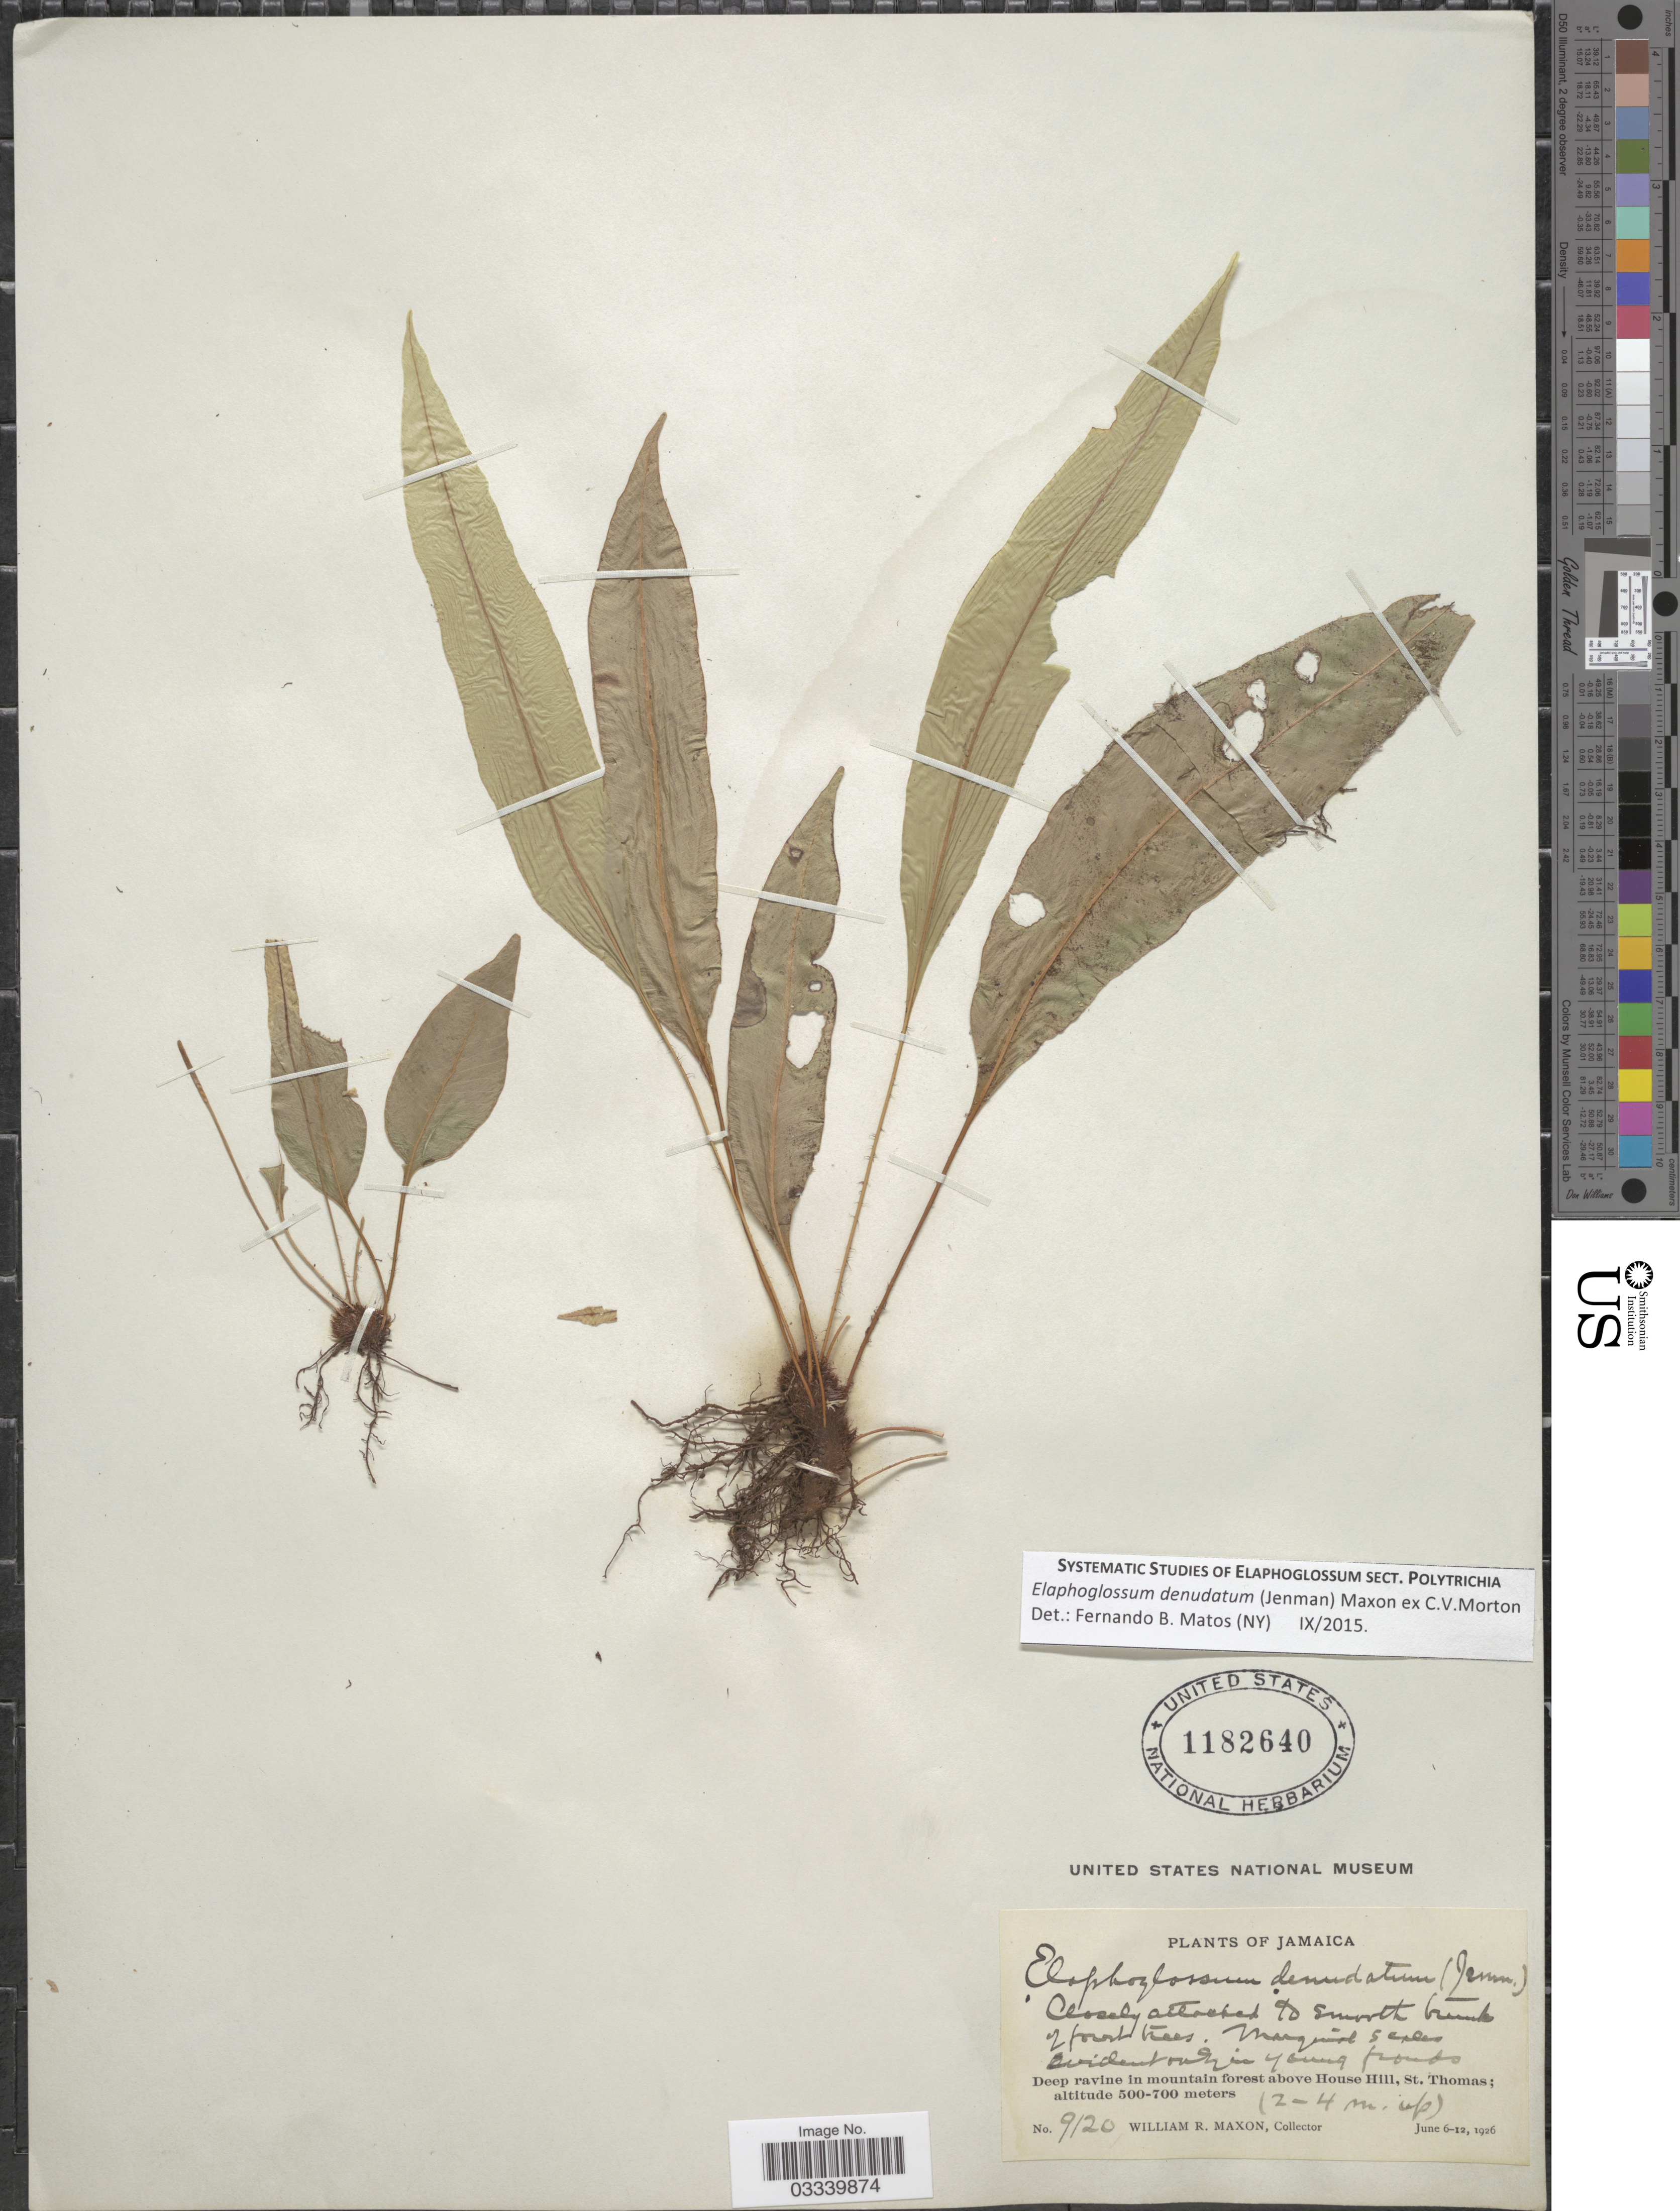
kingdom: Plantae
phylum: Tracheophyta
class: Polypodiopsida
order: Polypodiales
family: Dryopteridaceae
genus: Elaphoglossum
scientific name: Elaphoglossum denudatum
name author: (Jenman) Maxon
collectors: W. R. Maxon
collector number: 9120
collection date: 1926-06-06/1926-06-12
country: Jamaica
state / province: Saint Thomas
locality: Deep ravine in mountain forest above House Hill, St. Thomas.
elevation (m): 500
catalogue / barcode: US 1182640